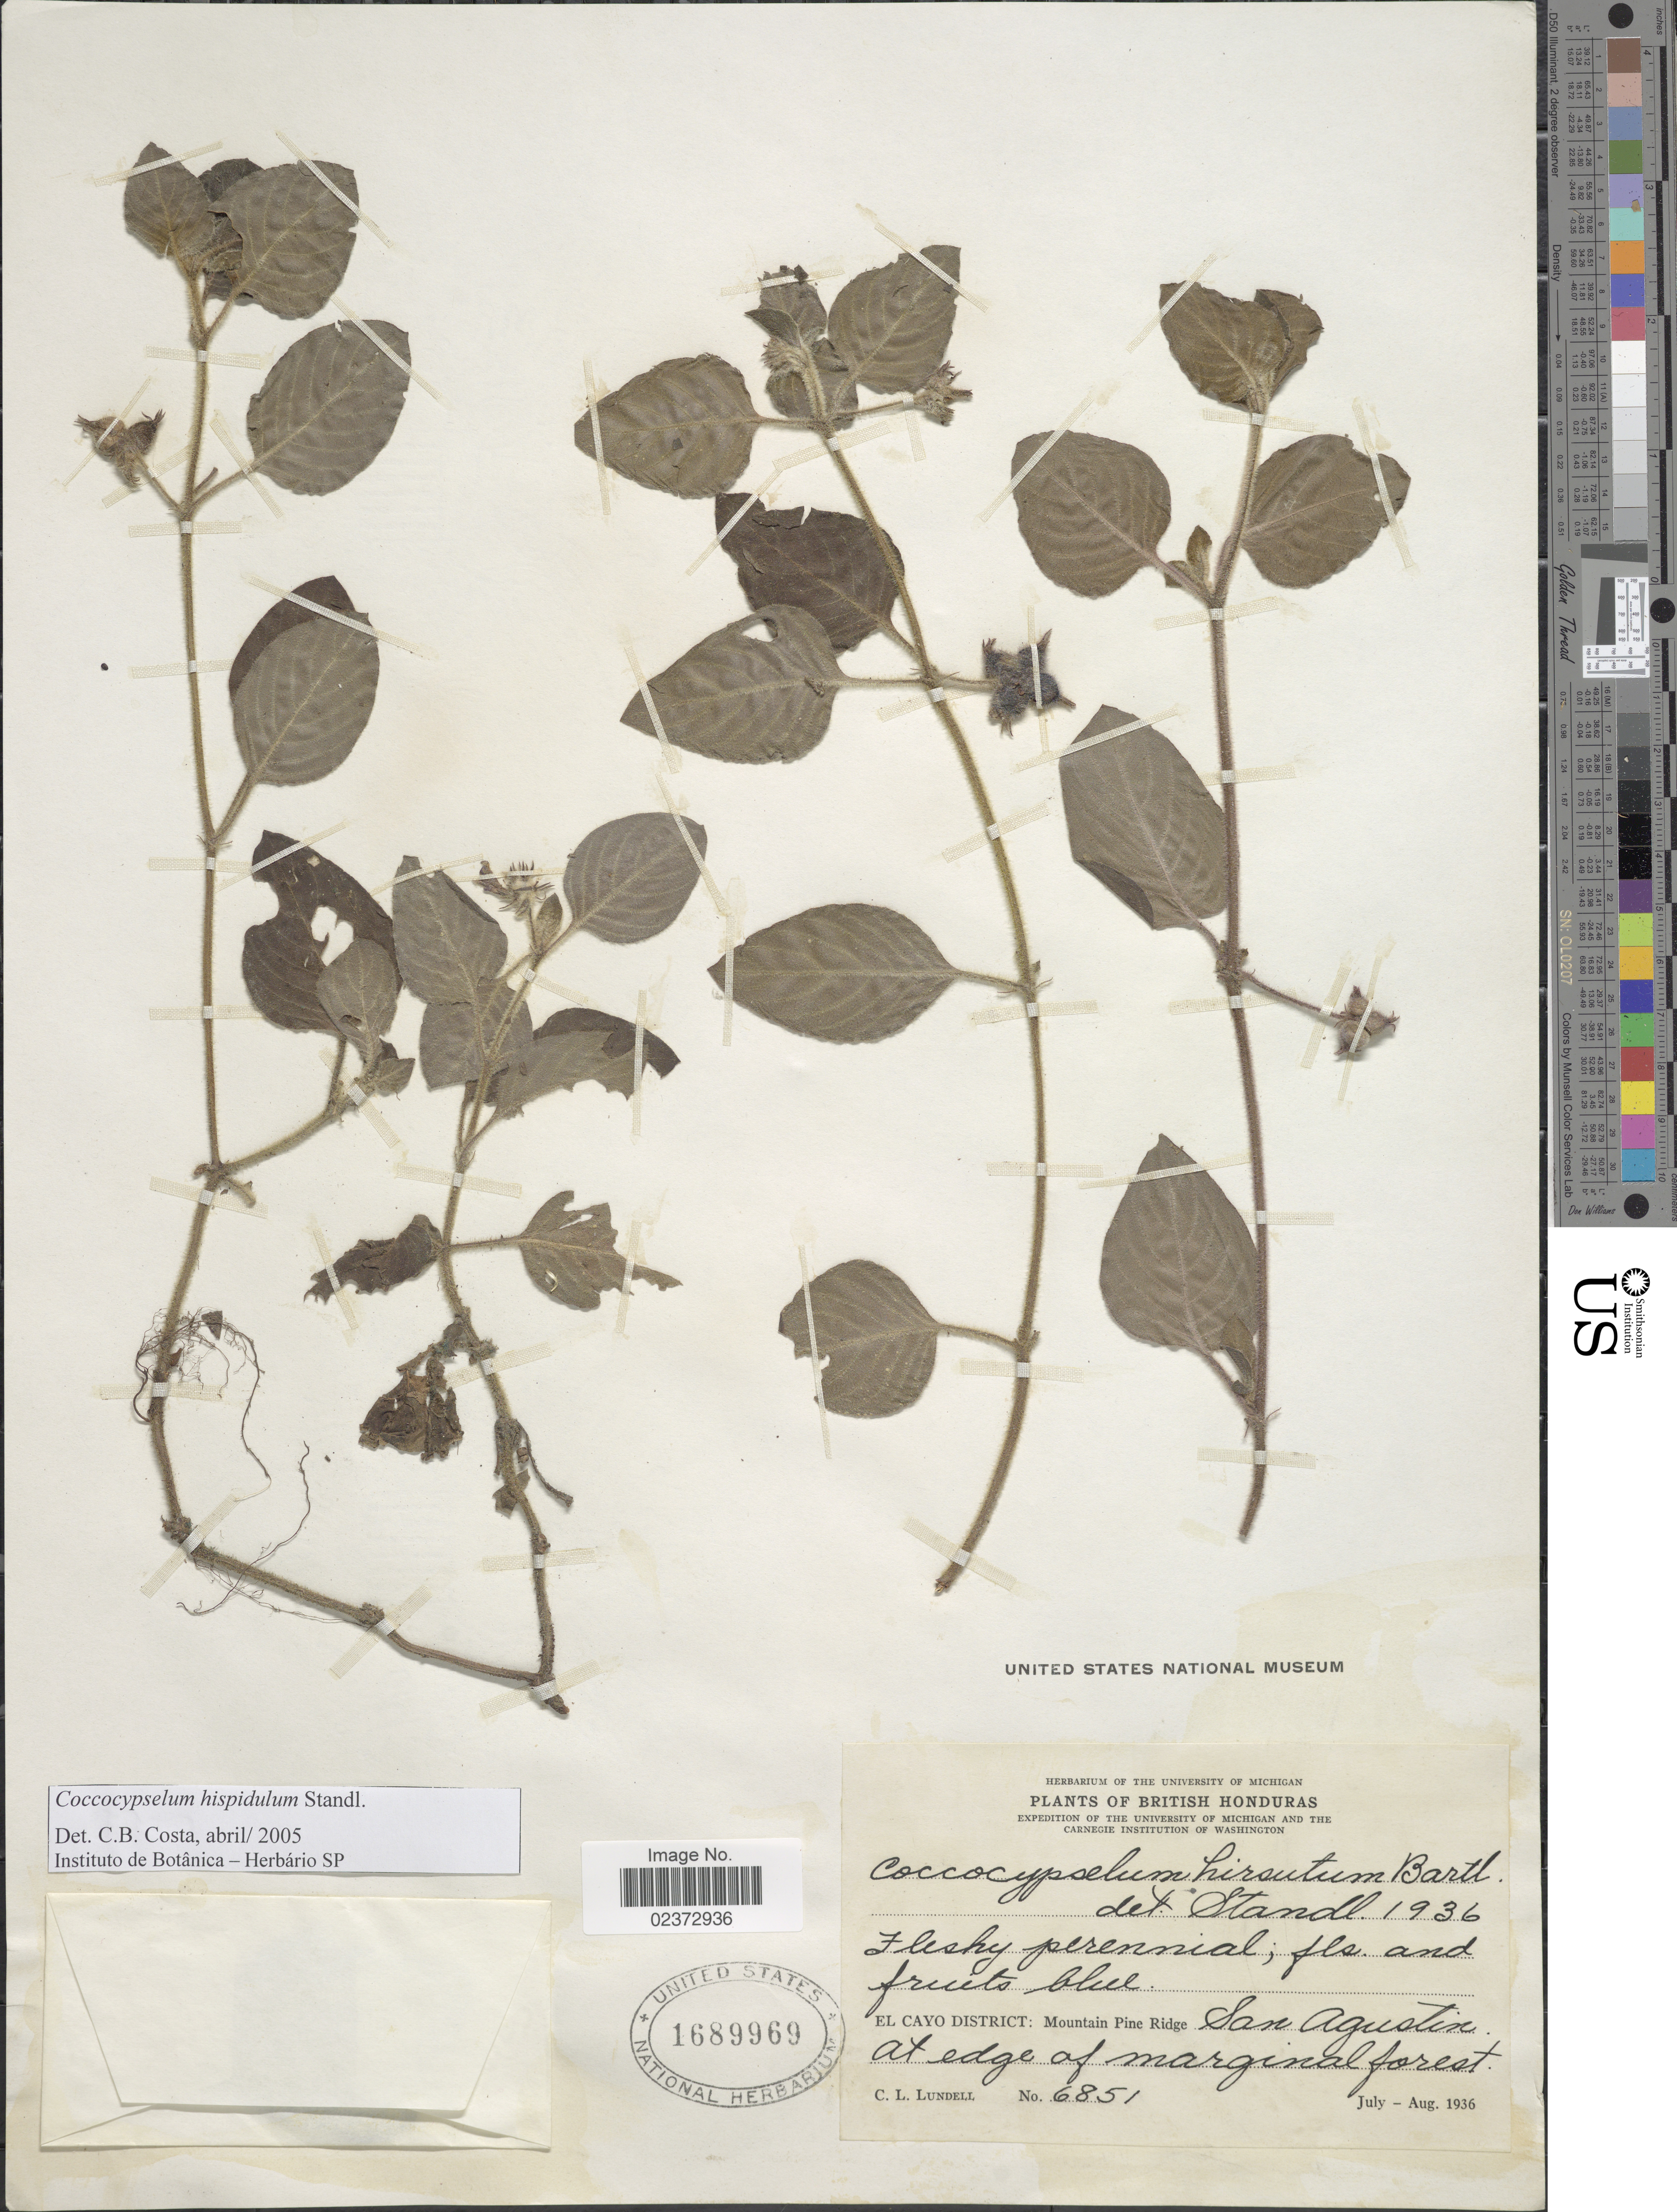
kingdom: Plantae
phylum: Tracheophyta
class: Magnoliopsida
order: Gentianales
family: Rubiaceae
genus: Coccocypselum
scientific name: Coccocypselum hispidulum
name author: (Standl.) Standl.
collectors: C. L. Lundell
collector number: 6851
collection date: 1936-07/1936-08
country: Belize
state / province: Cayo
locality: British Honduras, El Cayo District: Mountain Pine Ridge, San Agustine, at edge of margin forest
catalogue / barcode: US 1689969